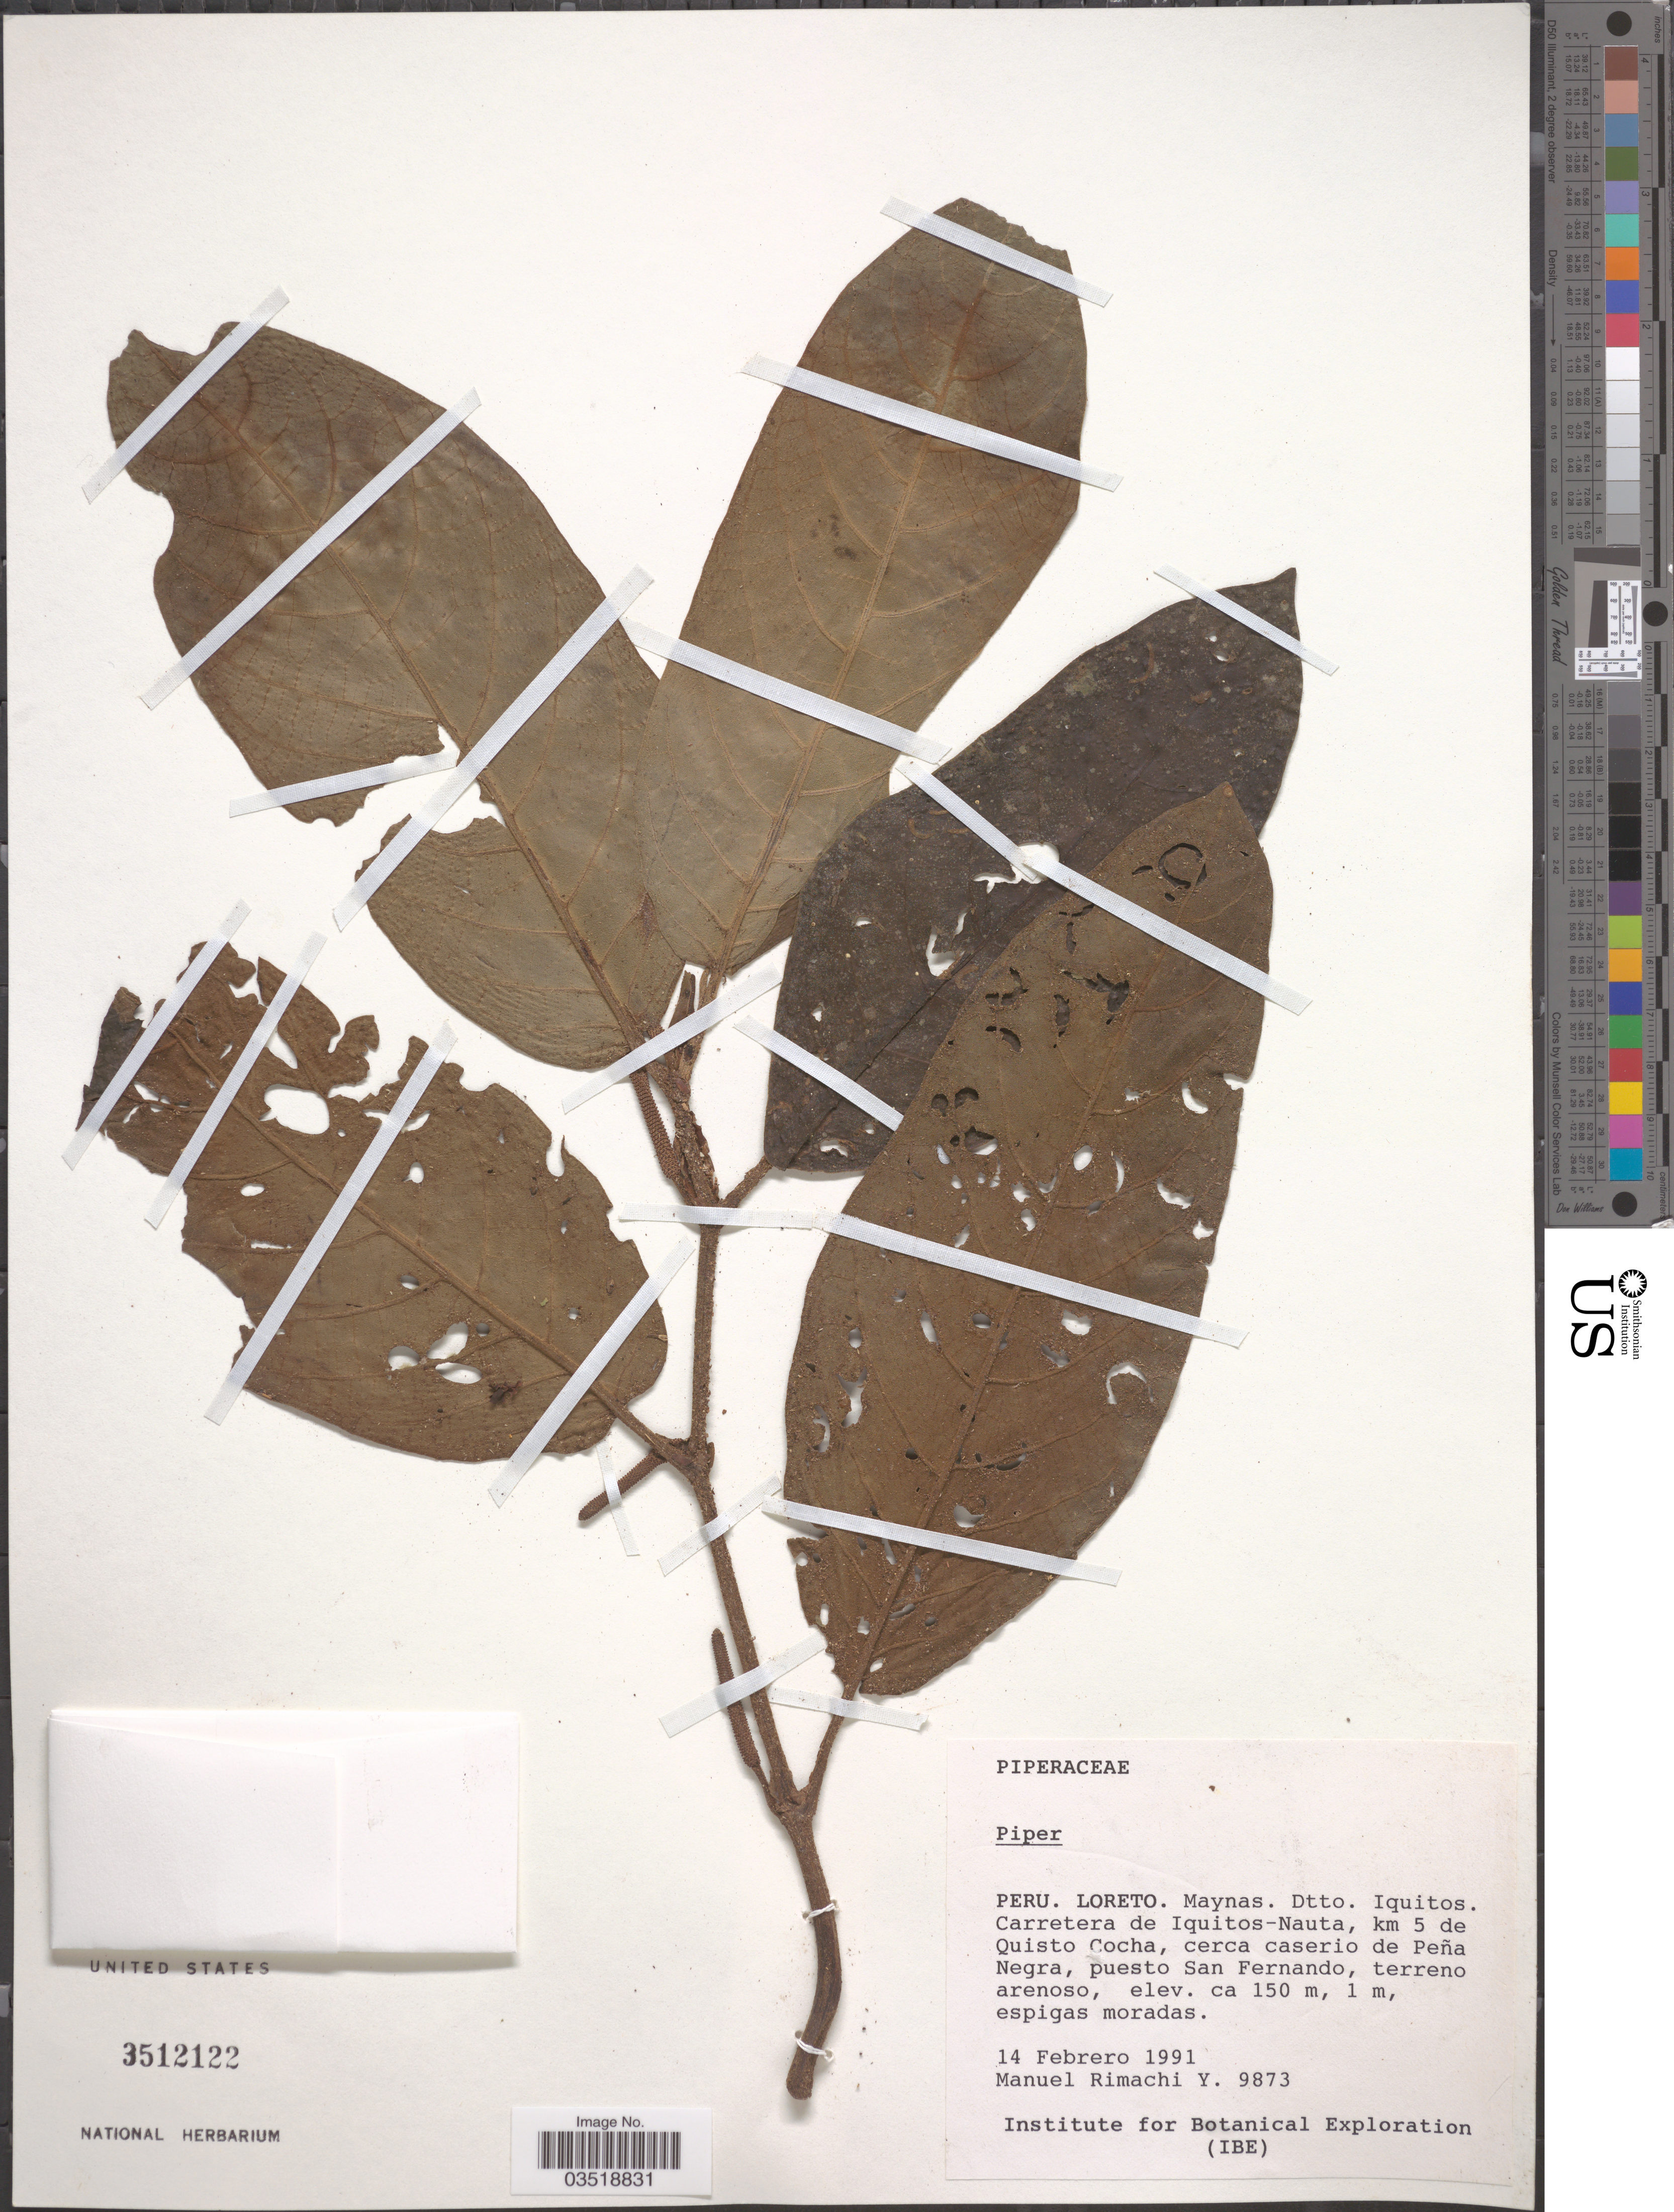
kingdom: Plantae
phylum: Tracheophyta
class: Magnoliopsida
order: Piperales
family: Piperaceae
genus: Piper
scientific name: Piper sp.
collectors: M. Rimachi Y.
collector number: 9873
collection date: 1991-02-14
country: Peru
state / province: Loreto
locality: Maynas. Dtto. Iquitos. Carretera de Iquitos-Nauta, km 5 de Quisto Cocha, cerca caserio de Peña Negra, puesto San Fernando.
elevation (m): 150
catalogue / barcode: US 3512122